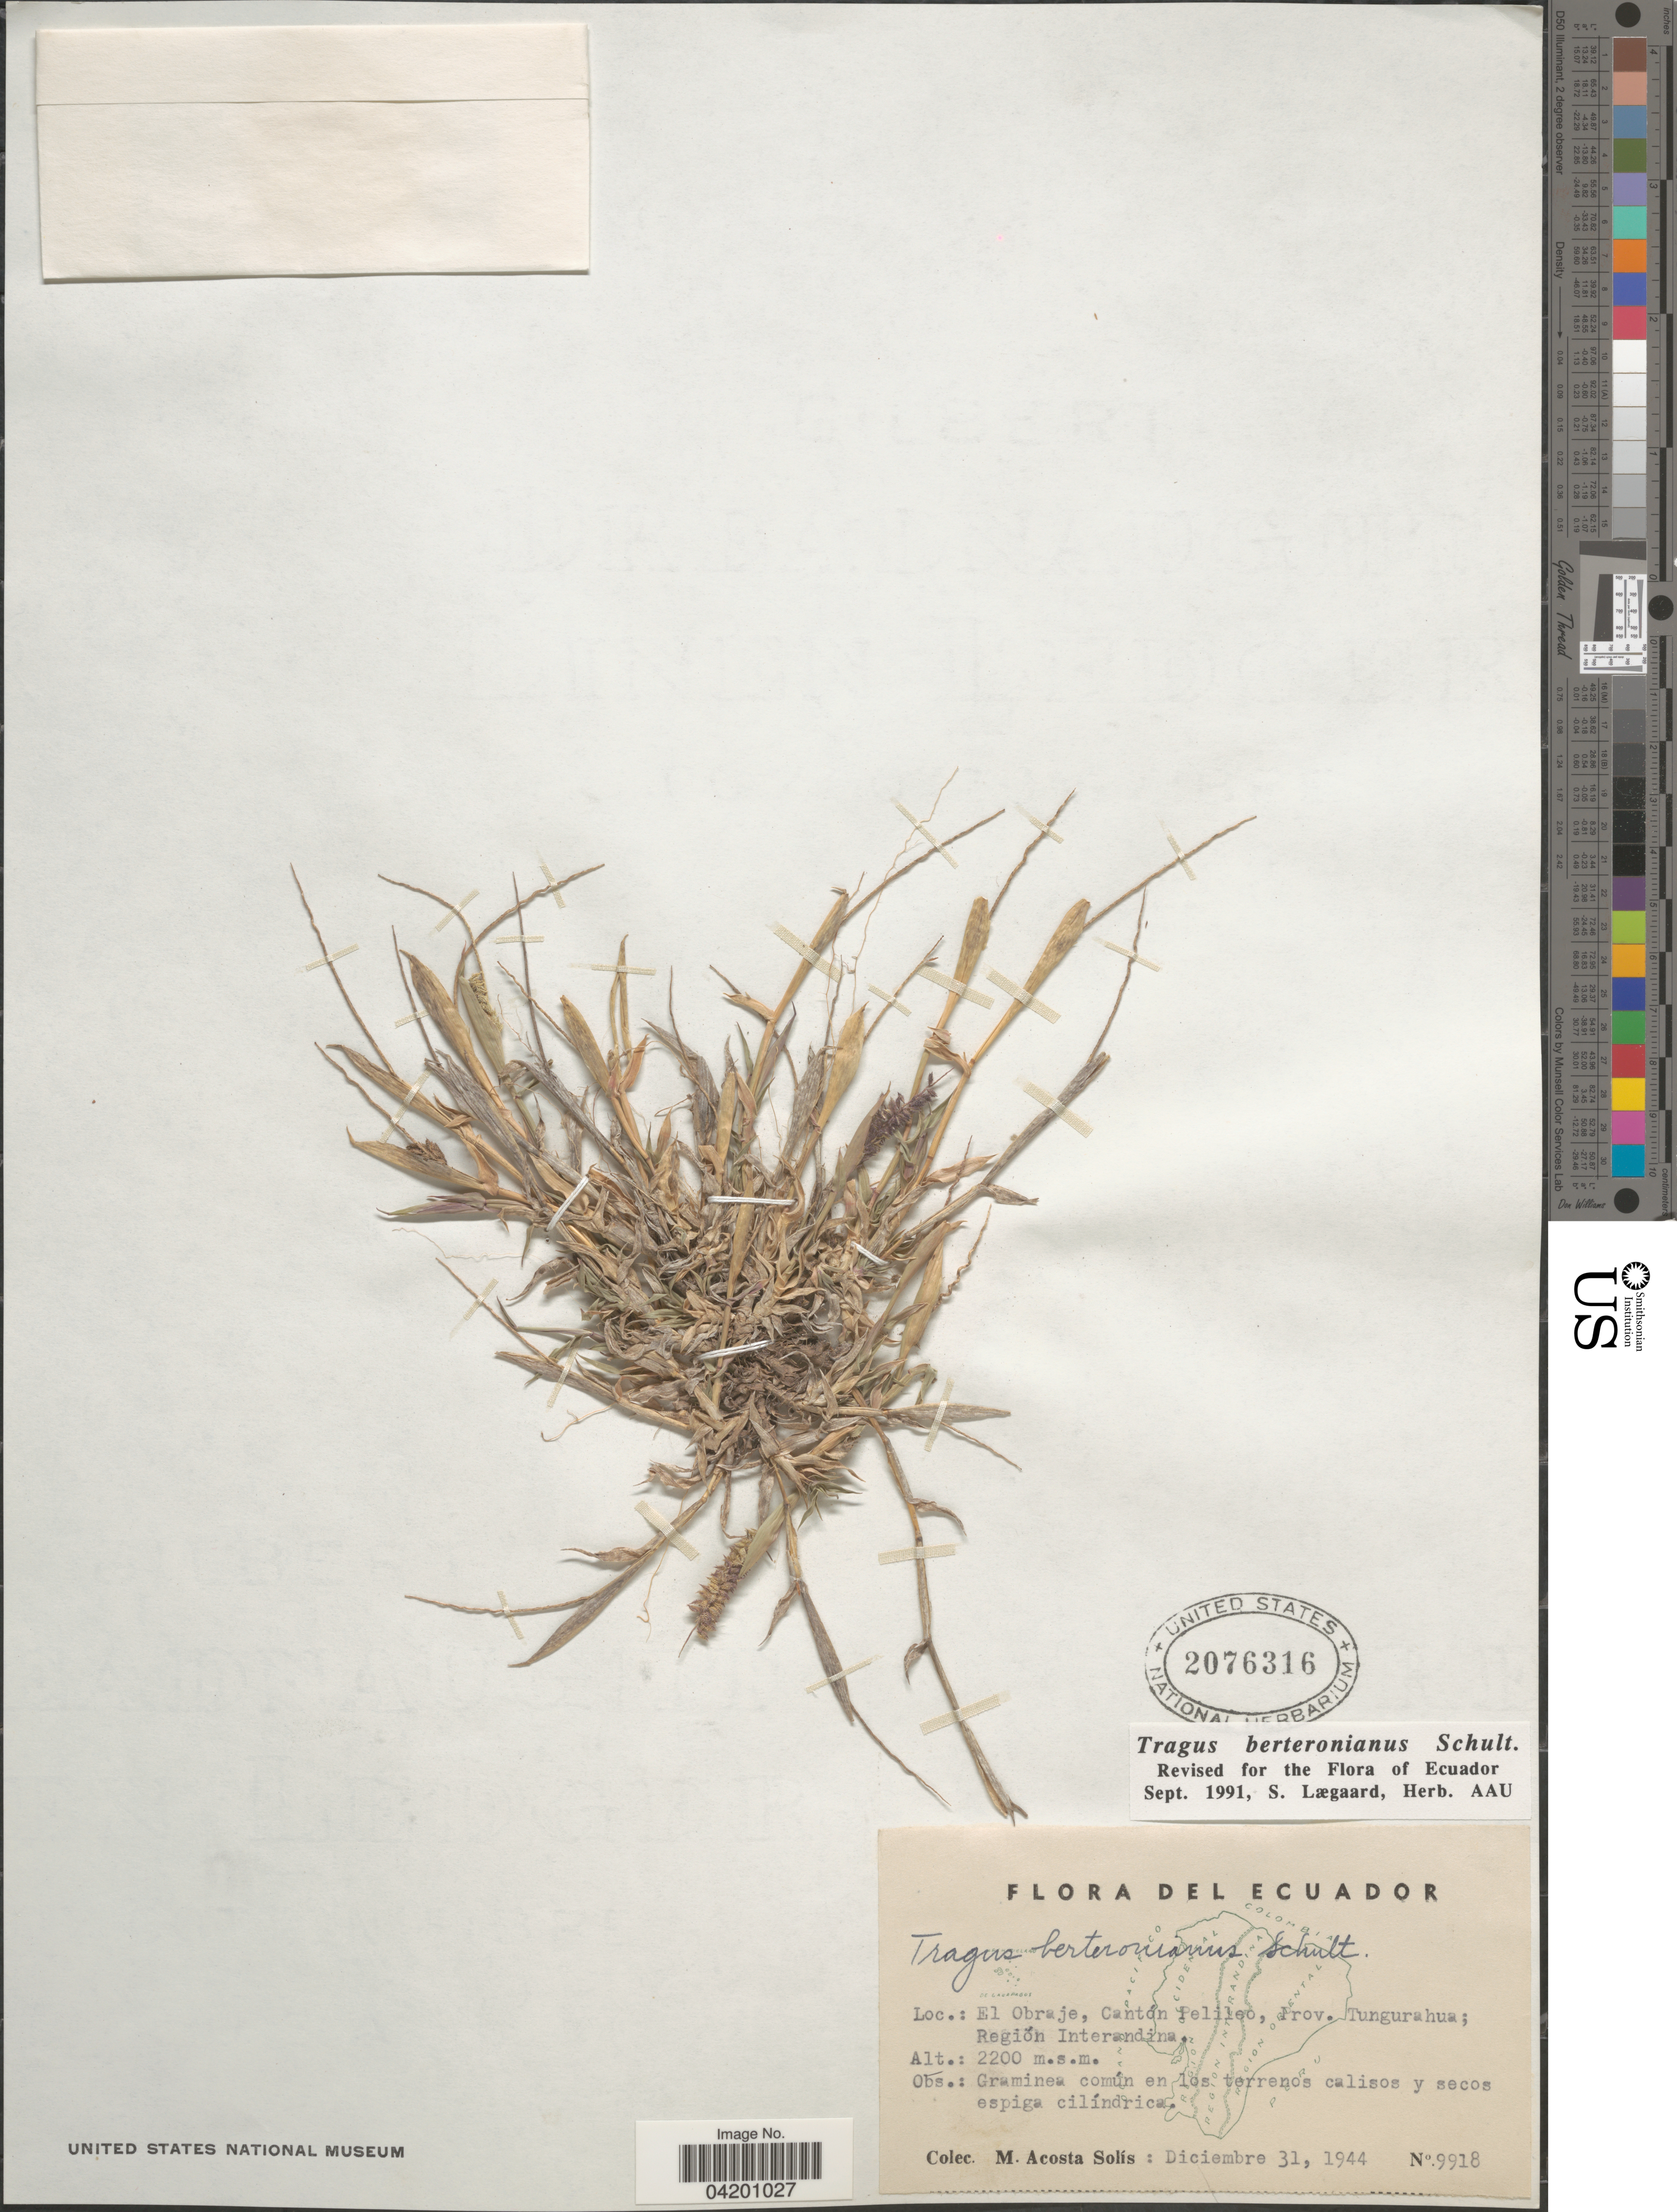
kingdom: Plantae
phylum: Tracheophyta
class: Liliopsida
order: Poales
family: Poaceae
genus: Tragus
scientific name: Tragus berteronianus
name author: Schult.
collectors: M. Acosta Solis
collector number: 9918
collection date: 1944-12-31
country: Ecuador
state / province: Tungurahua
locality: El Obraje, Cantón Pelileo. Región Interandina.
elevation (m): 2200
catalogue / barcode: US 2076316